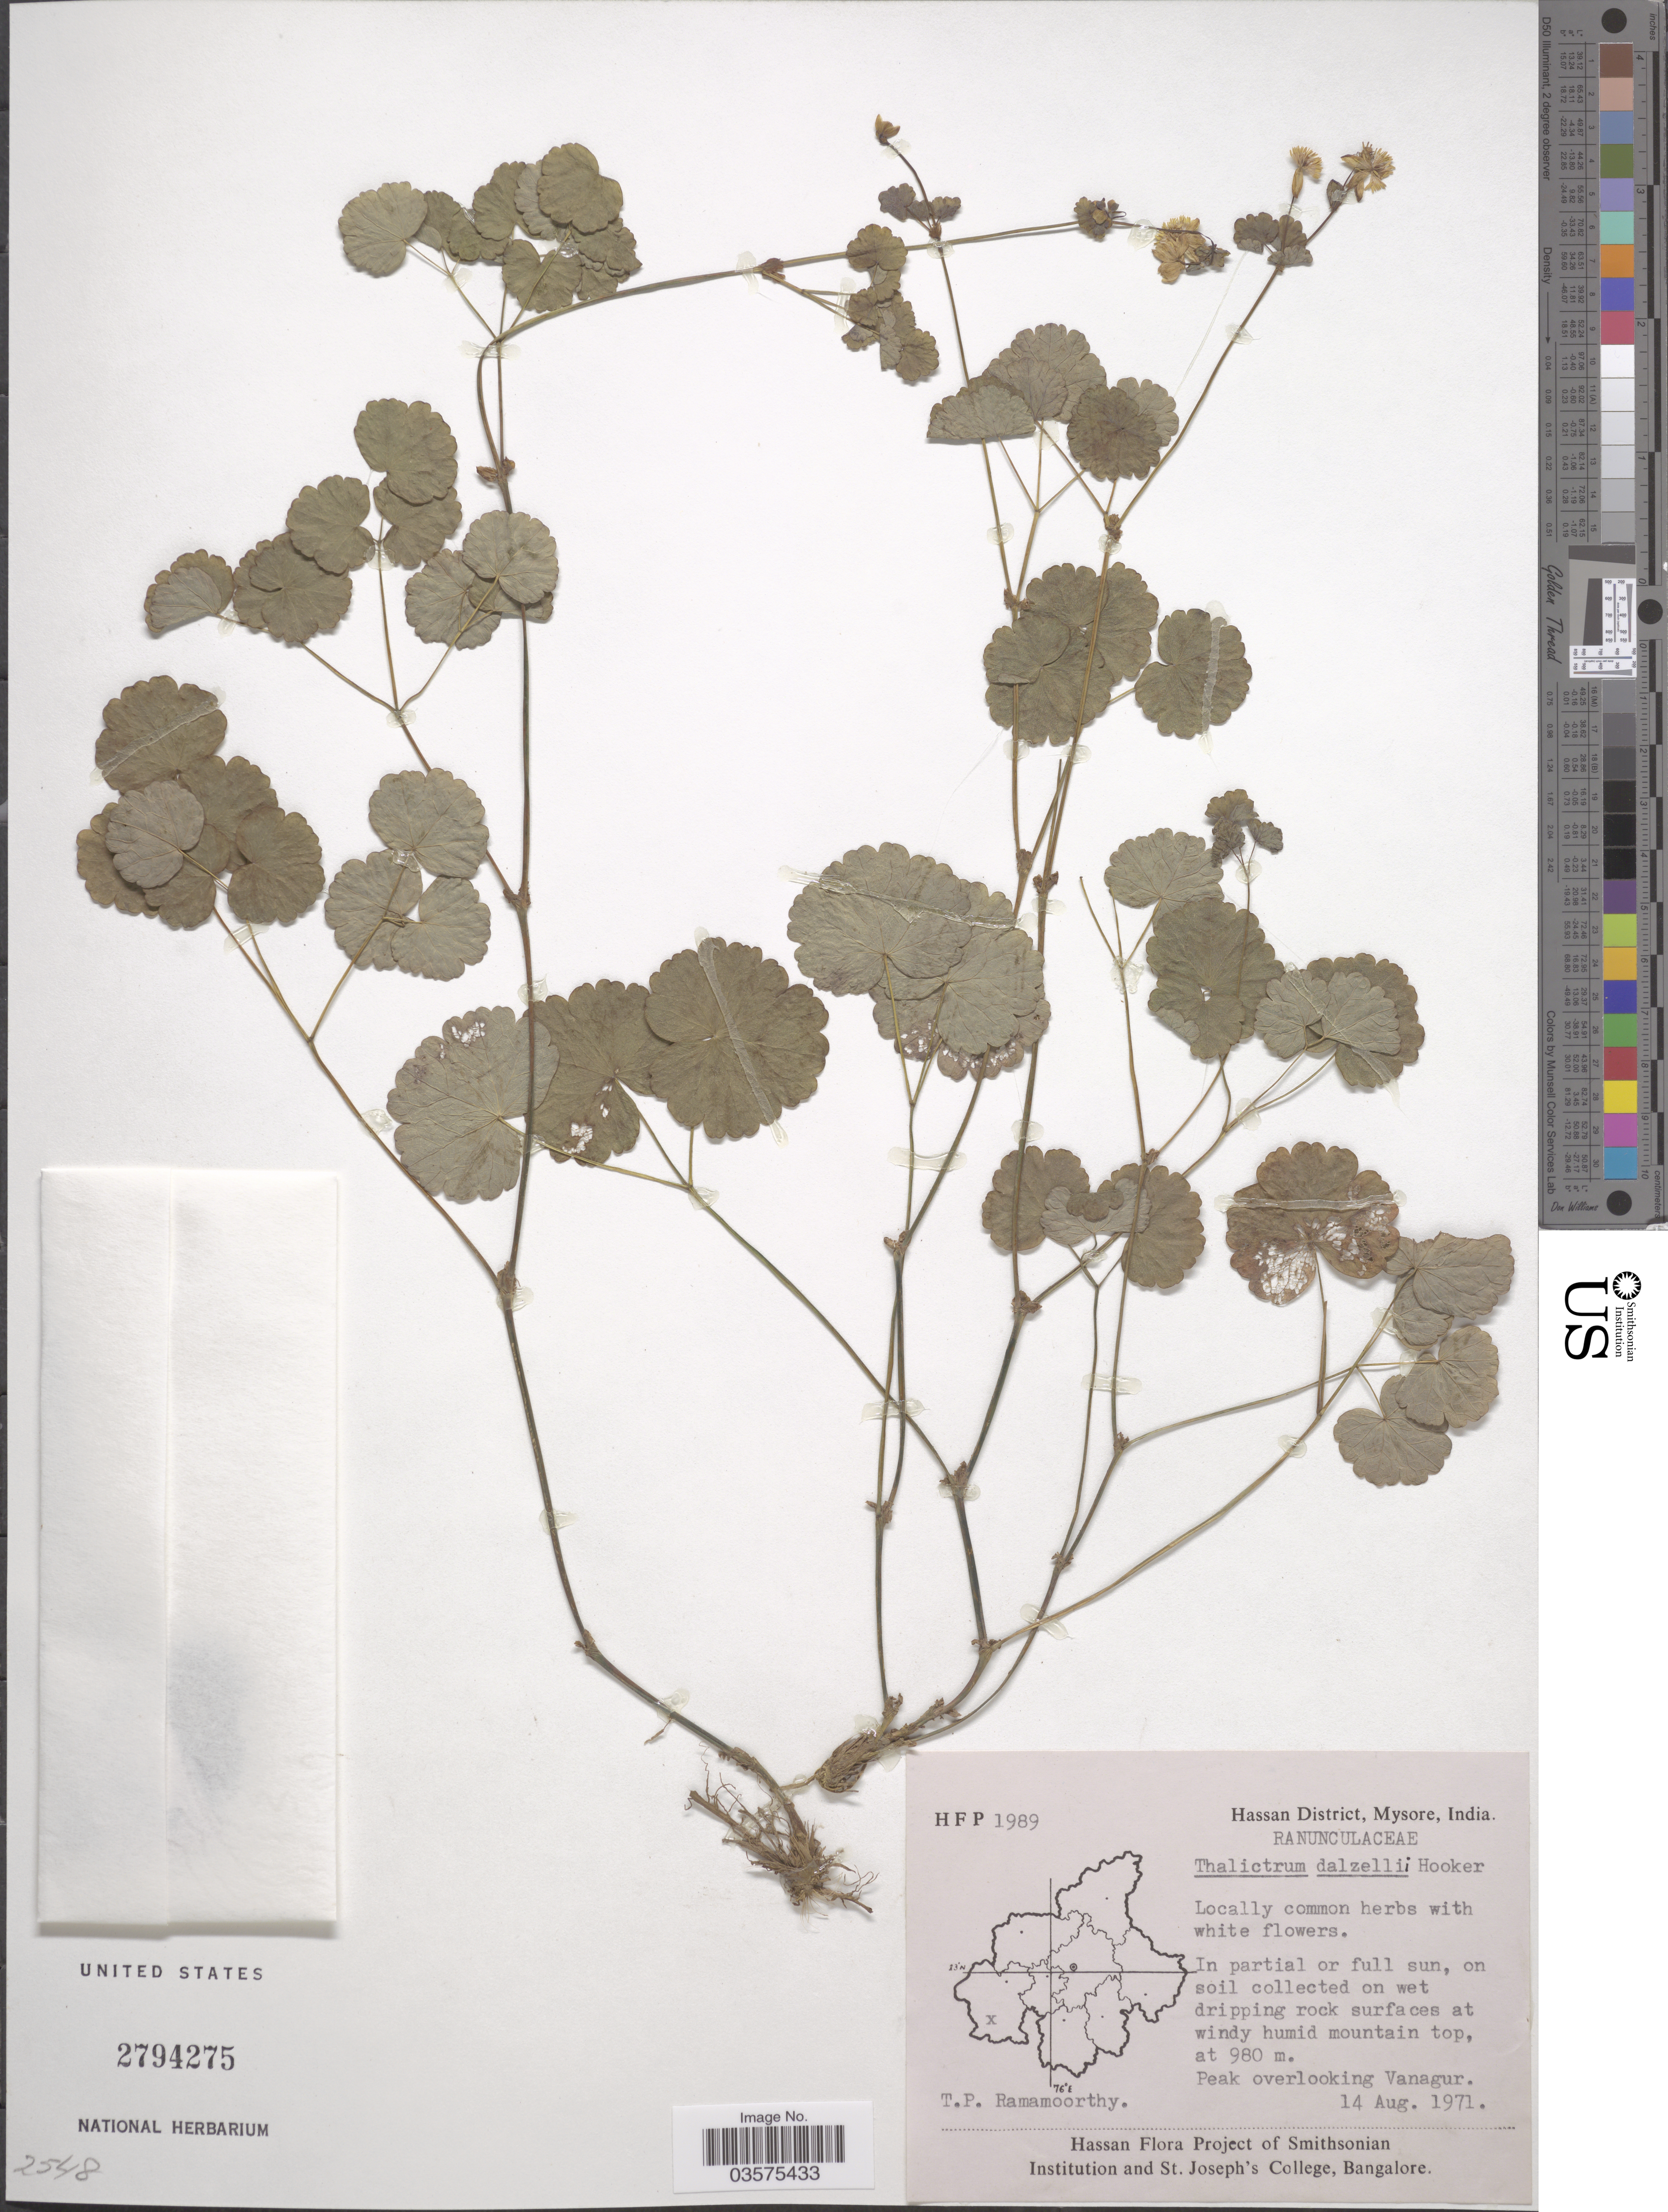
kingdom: Plantae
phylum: Tracheophyta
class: Magnoliopsida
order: Ranunculales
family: Ranunculaceae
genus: Thalictrum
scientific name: Thalictrum dalzellii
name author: Hook.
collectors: T. P. Ramamoorthy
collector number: HFP1989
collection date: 1971-08-14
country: India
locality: Hassan District, Mysore. Peak overlooking Vanagur.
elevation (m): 980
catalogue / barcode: US 2794275